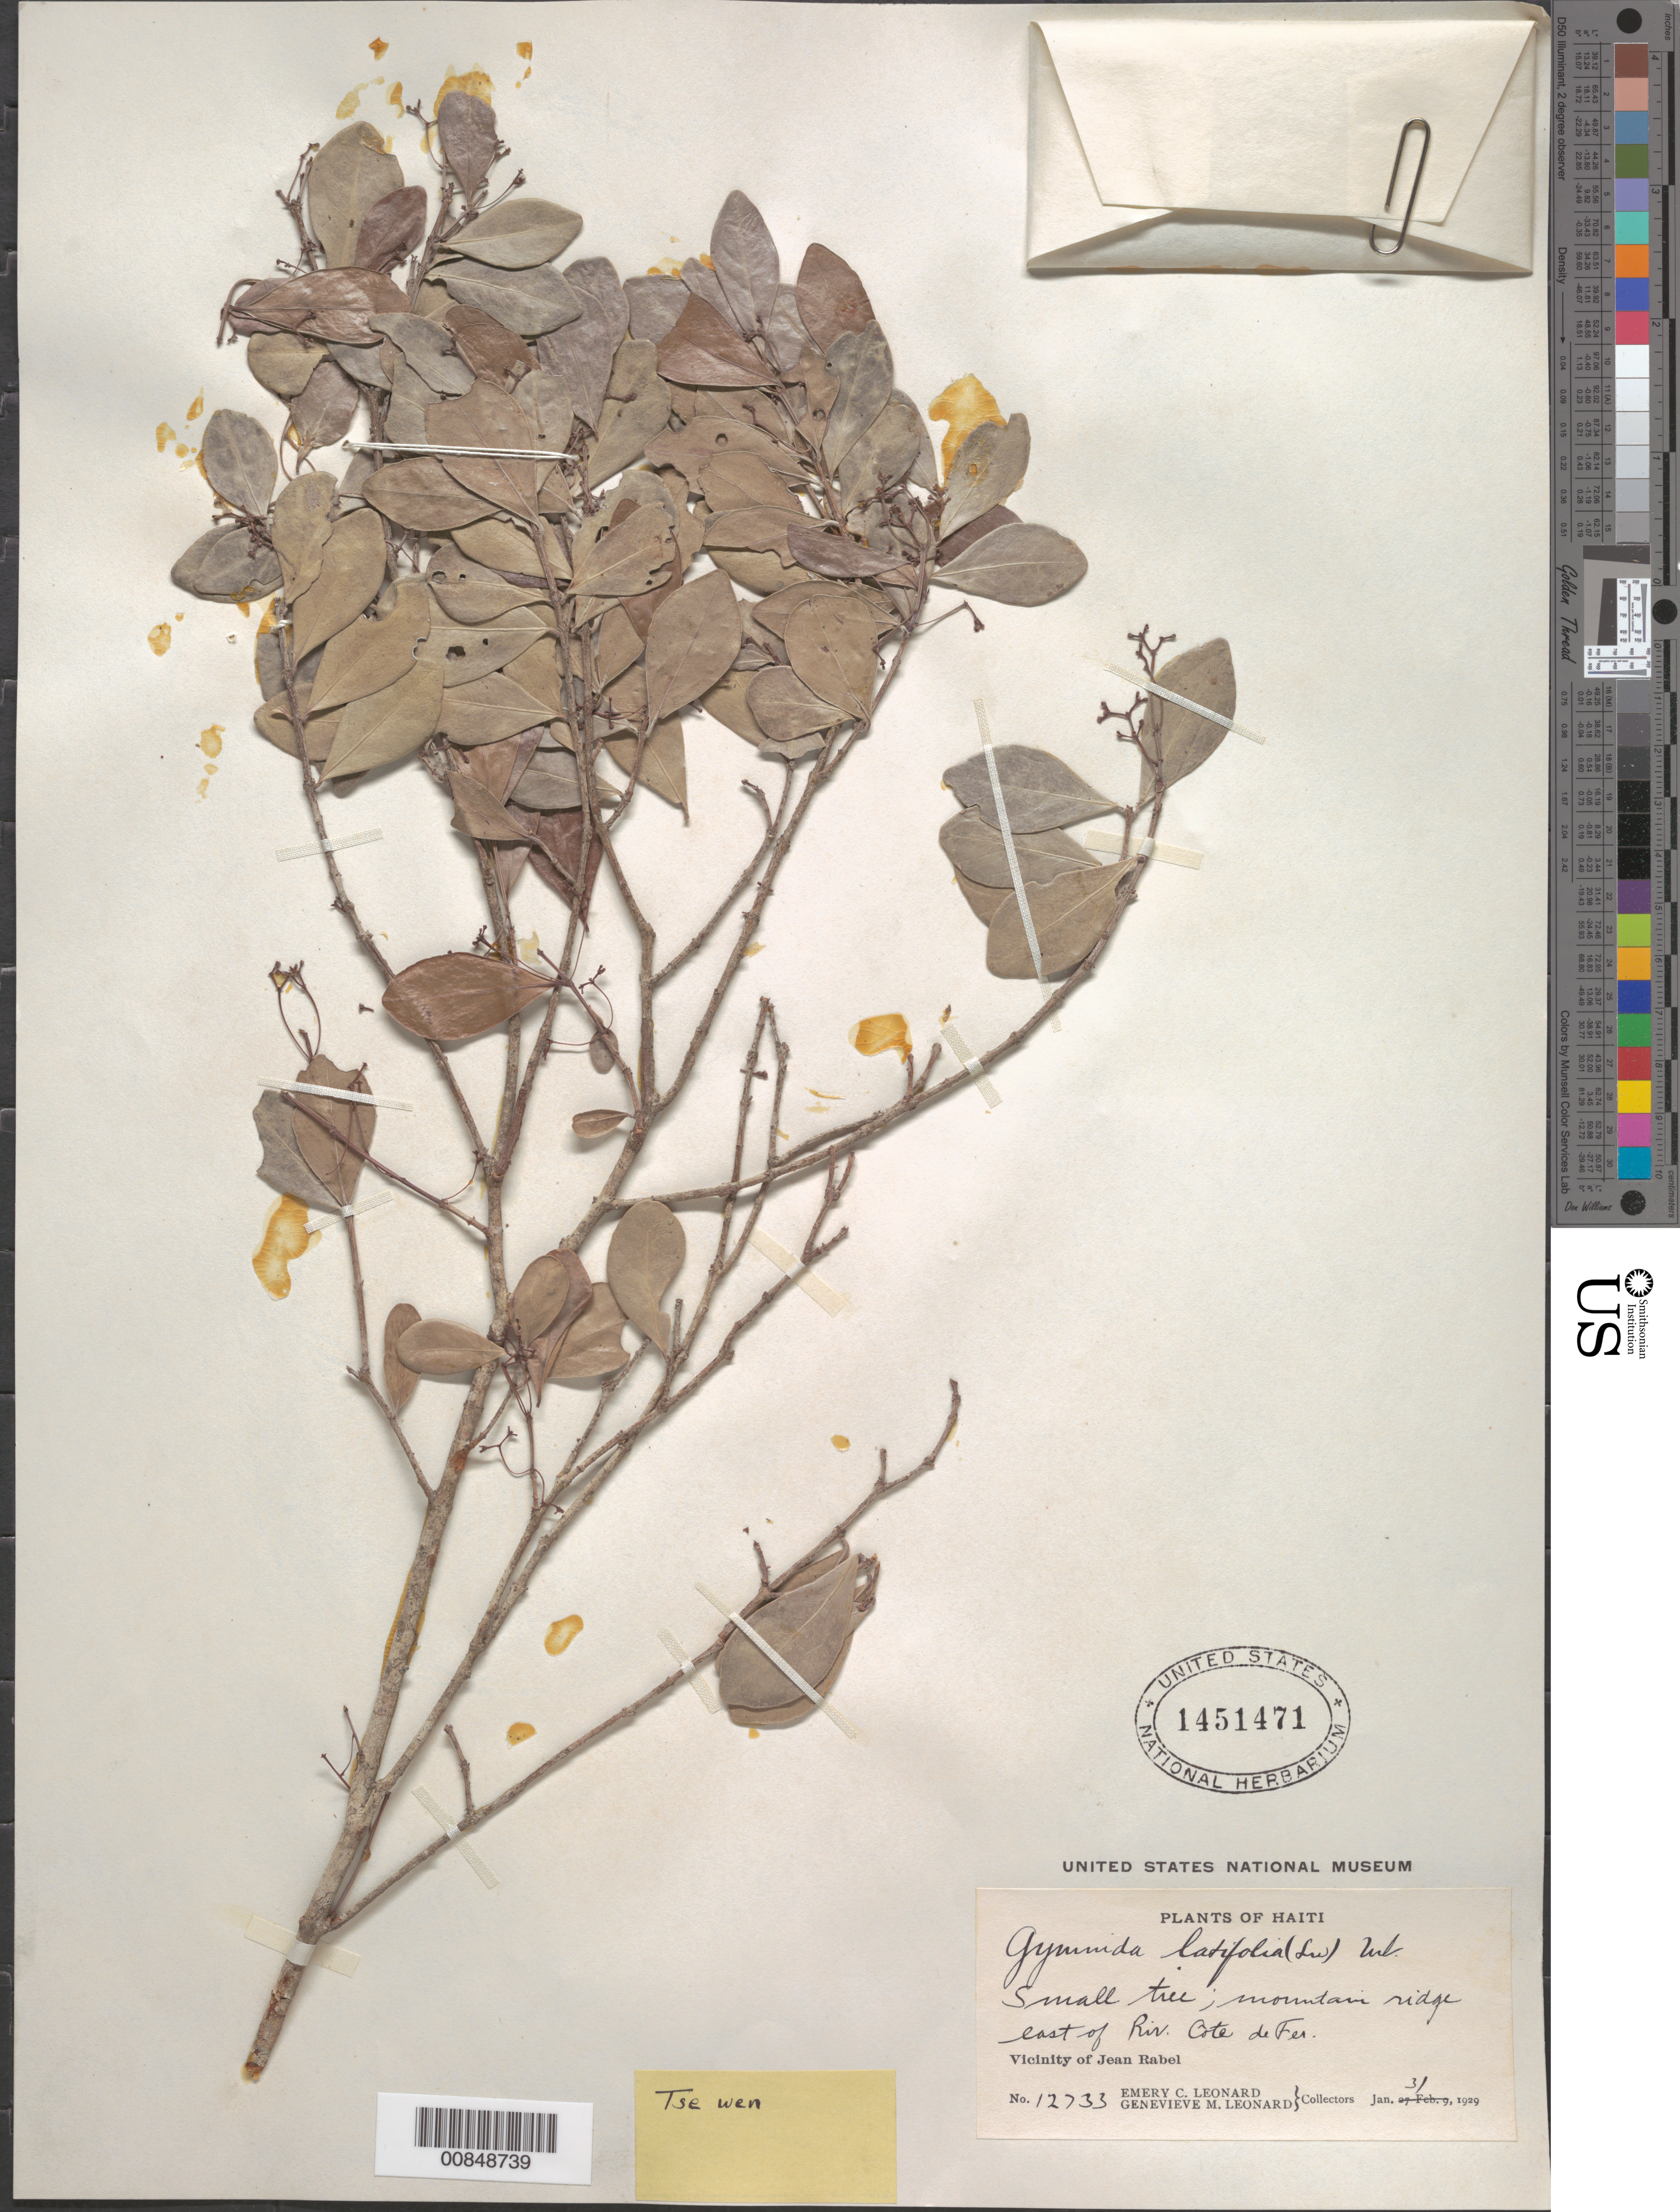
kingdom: Plantae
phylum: Tracheophyta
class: Magnoliopsida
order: Celastrales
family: Celastraceae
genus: Gyminda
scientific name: Gyminda latifolia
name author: (Sw.) Urb.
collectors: E. C. Leonard & G. M. Leonard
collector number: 12733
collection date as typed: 31 Jan 1929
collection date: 1929-01-31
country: Haiti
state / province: Nord-Ouest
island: Hispaniola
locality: Vicinity of Jean Rabel, E of Riv. Côte de Fer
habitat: Mountain ridge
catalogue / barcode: US 1451471